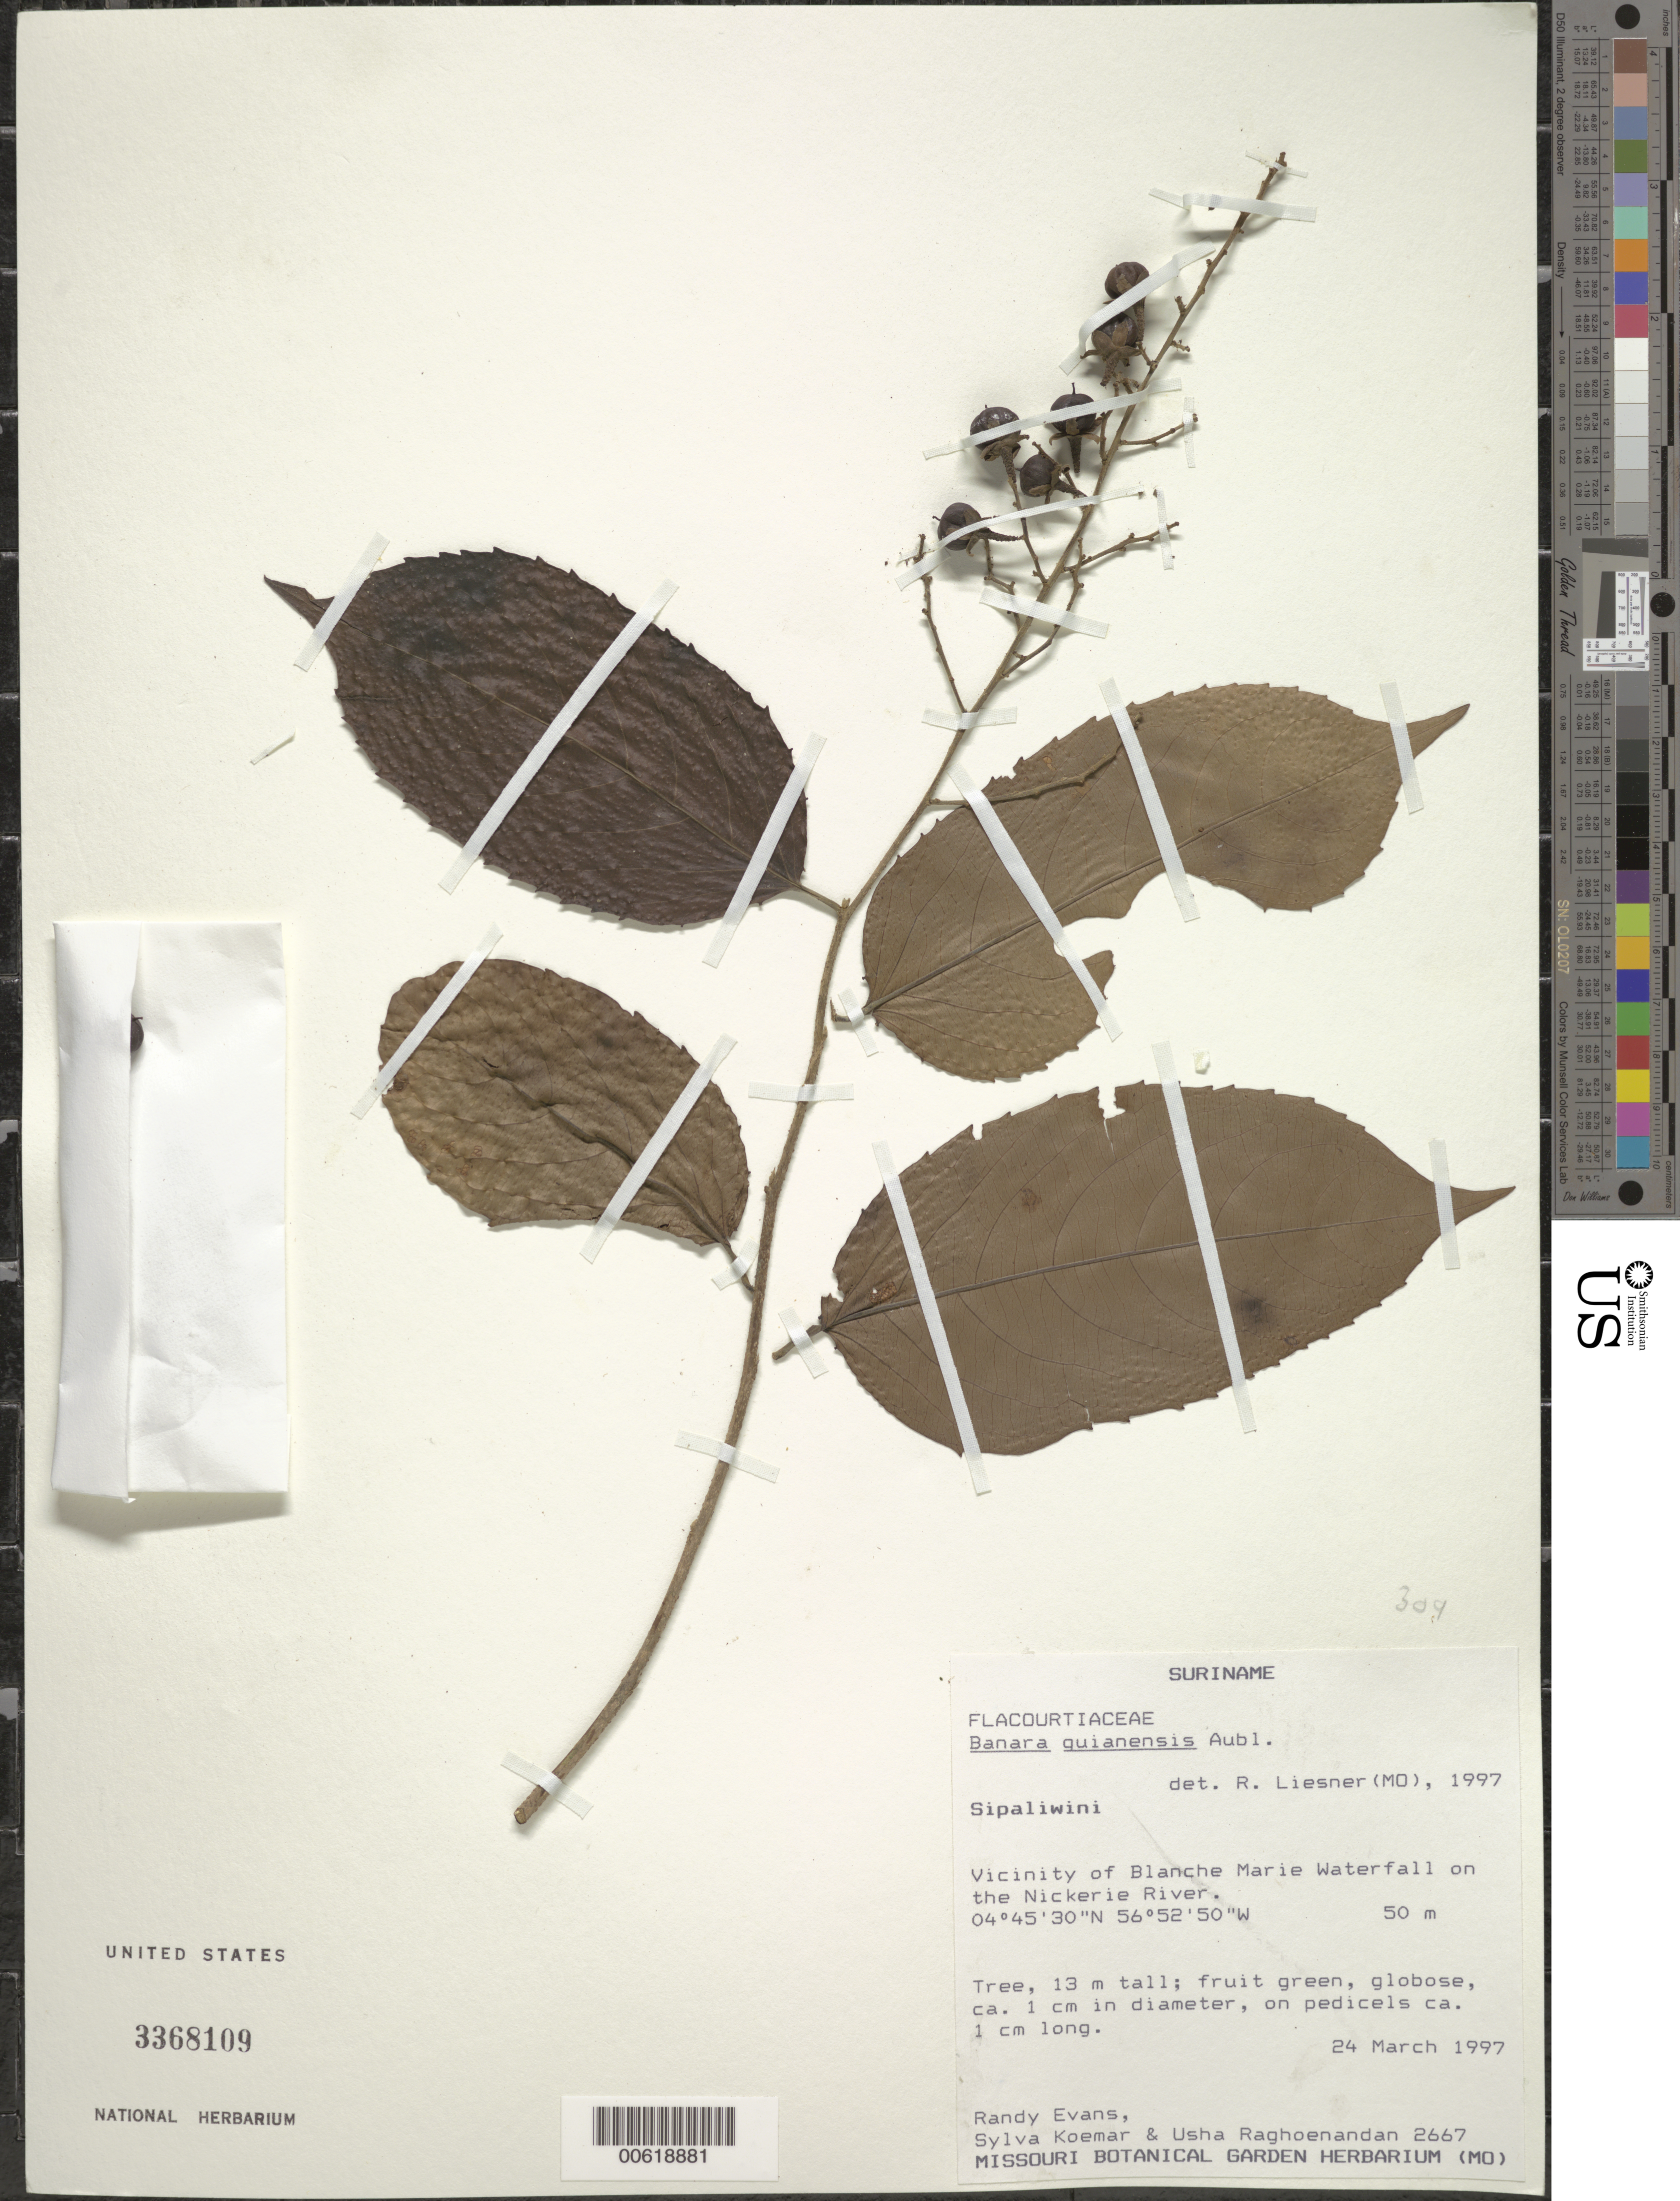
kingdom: Plantae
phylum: Tracheophyta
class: Magnoliopsida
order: Malpighiales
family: Salicaceae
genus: Banara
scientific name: Banara guianensis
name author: Aubl.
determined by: Liesner, R. L.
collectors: R. Evans, S. Koemar & U. Raghoenandan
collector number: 2667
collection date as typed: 24-Mar-97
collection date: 1997-03-24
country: Suriname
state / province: Sipaliwini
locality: Blanche Marie Waterfall, vic., on Nickerie R.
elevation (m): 50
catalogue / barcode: US 3368109